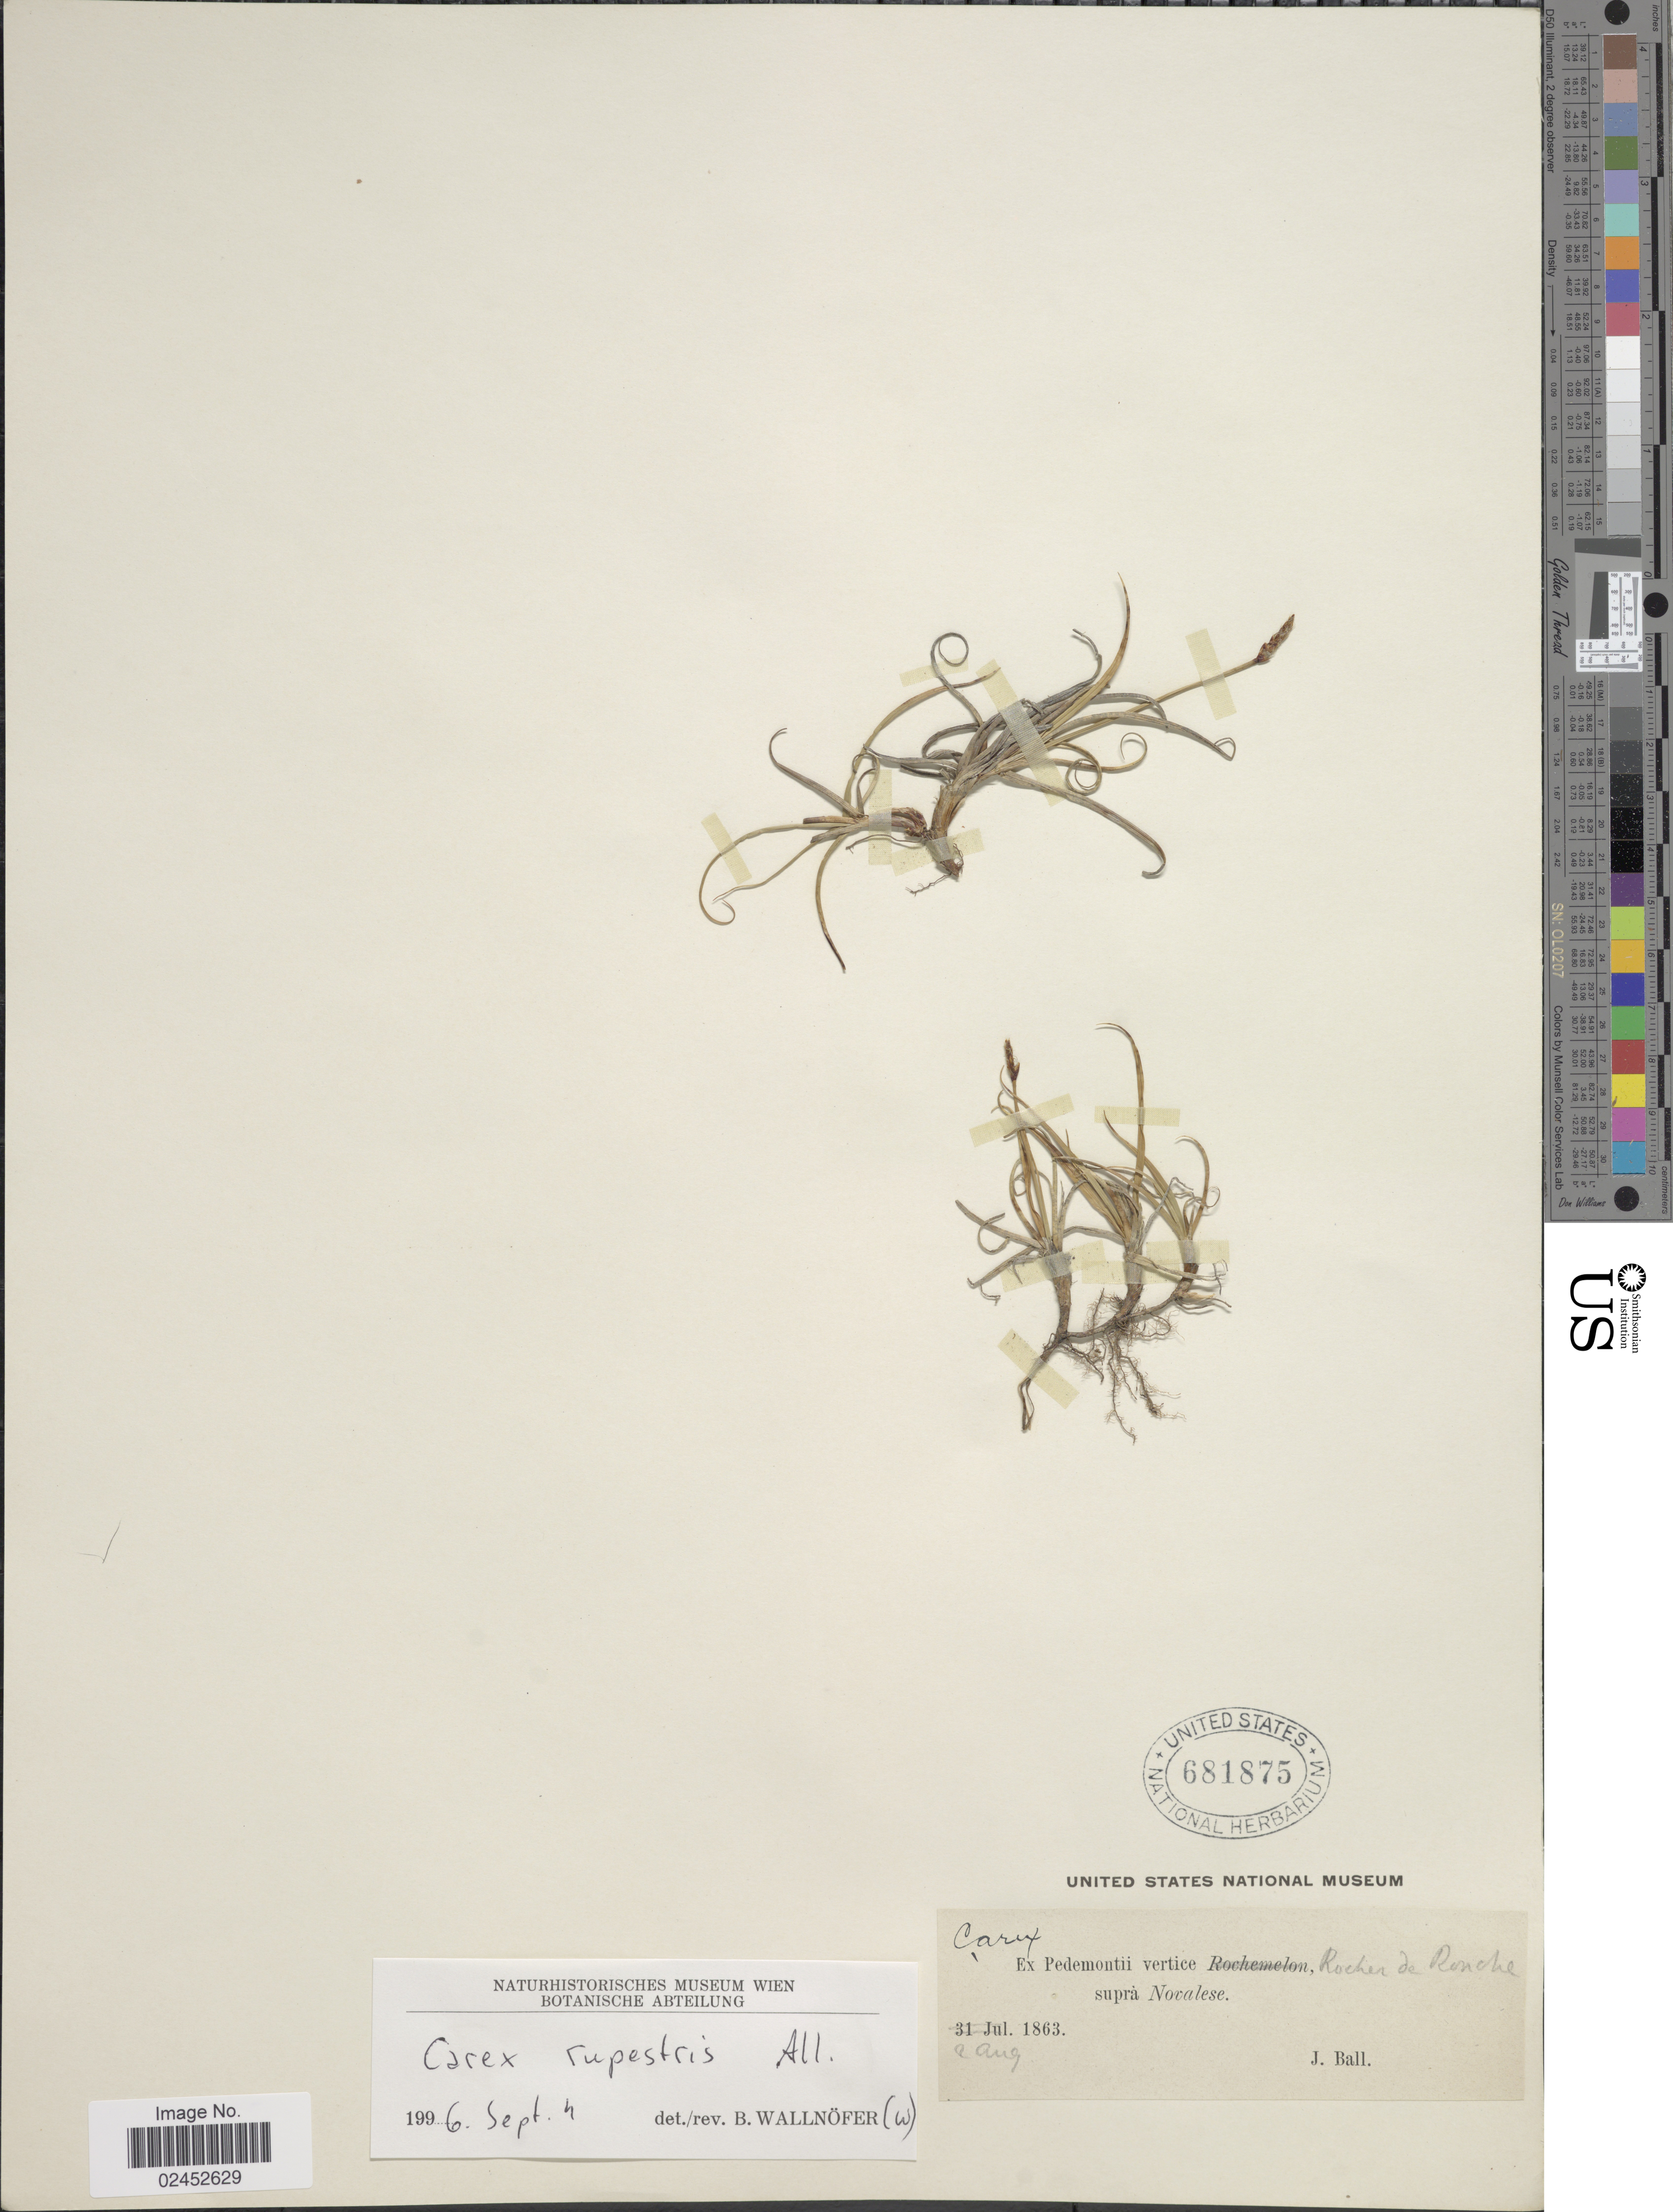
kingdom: Plantae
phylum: Tracheophyta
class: Liliopsida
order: Poales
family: Cyperaceae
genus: Carex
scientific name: Carex rupestris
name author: All.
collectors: J. Ball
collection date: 1863-08-02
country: Italy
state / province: Piedmont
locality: Ex Pedemontii vertice Rocher de Ronche, supra Novalese.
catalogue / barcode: US 681875